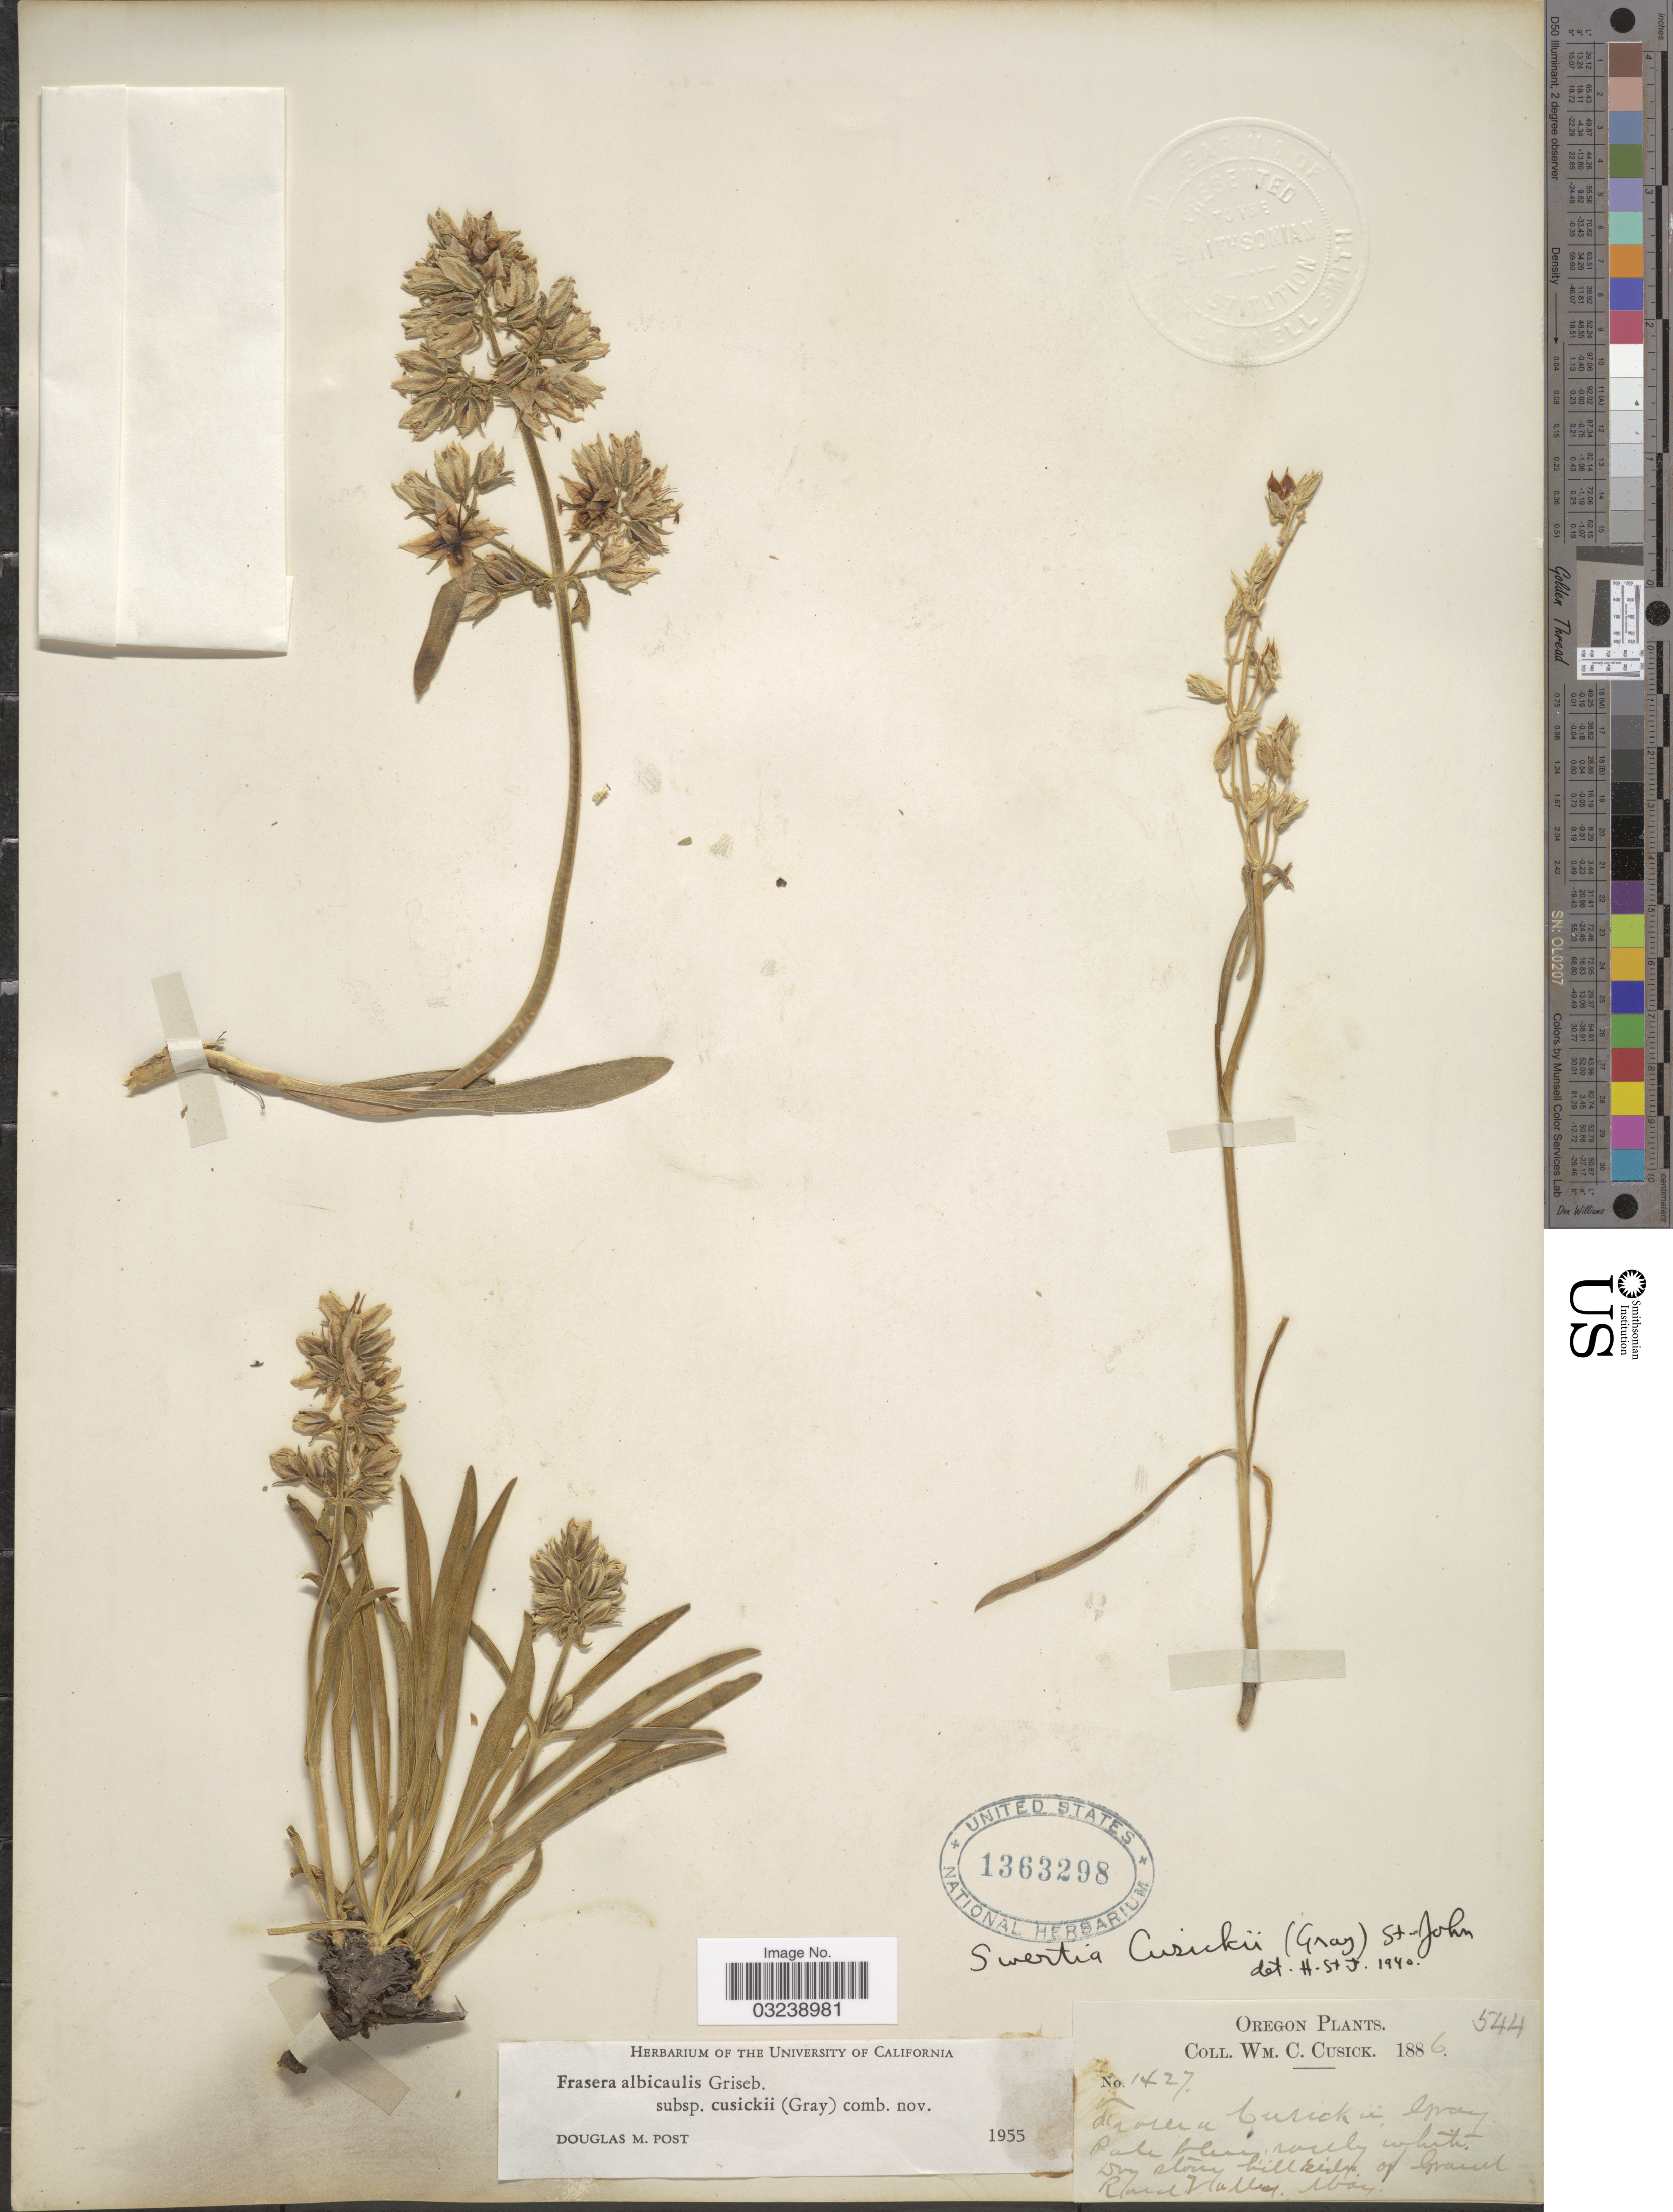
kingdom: Plantae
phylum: Tracheophyta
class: Magnoliopsida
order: Gentianales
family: Gentianaceae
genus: Frasera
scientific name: Frasera albicaulis var. cusickii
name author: (A. Gray) C.L. Hitchc.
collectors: W. C. Cusick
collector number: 1427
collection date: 1886-05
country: United States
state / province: Oregon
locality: Grand Rond [Grande Ronde] Valley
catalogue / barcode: US 1363298